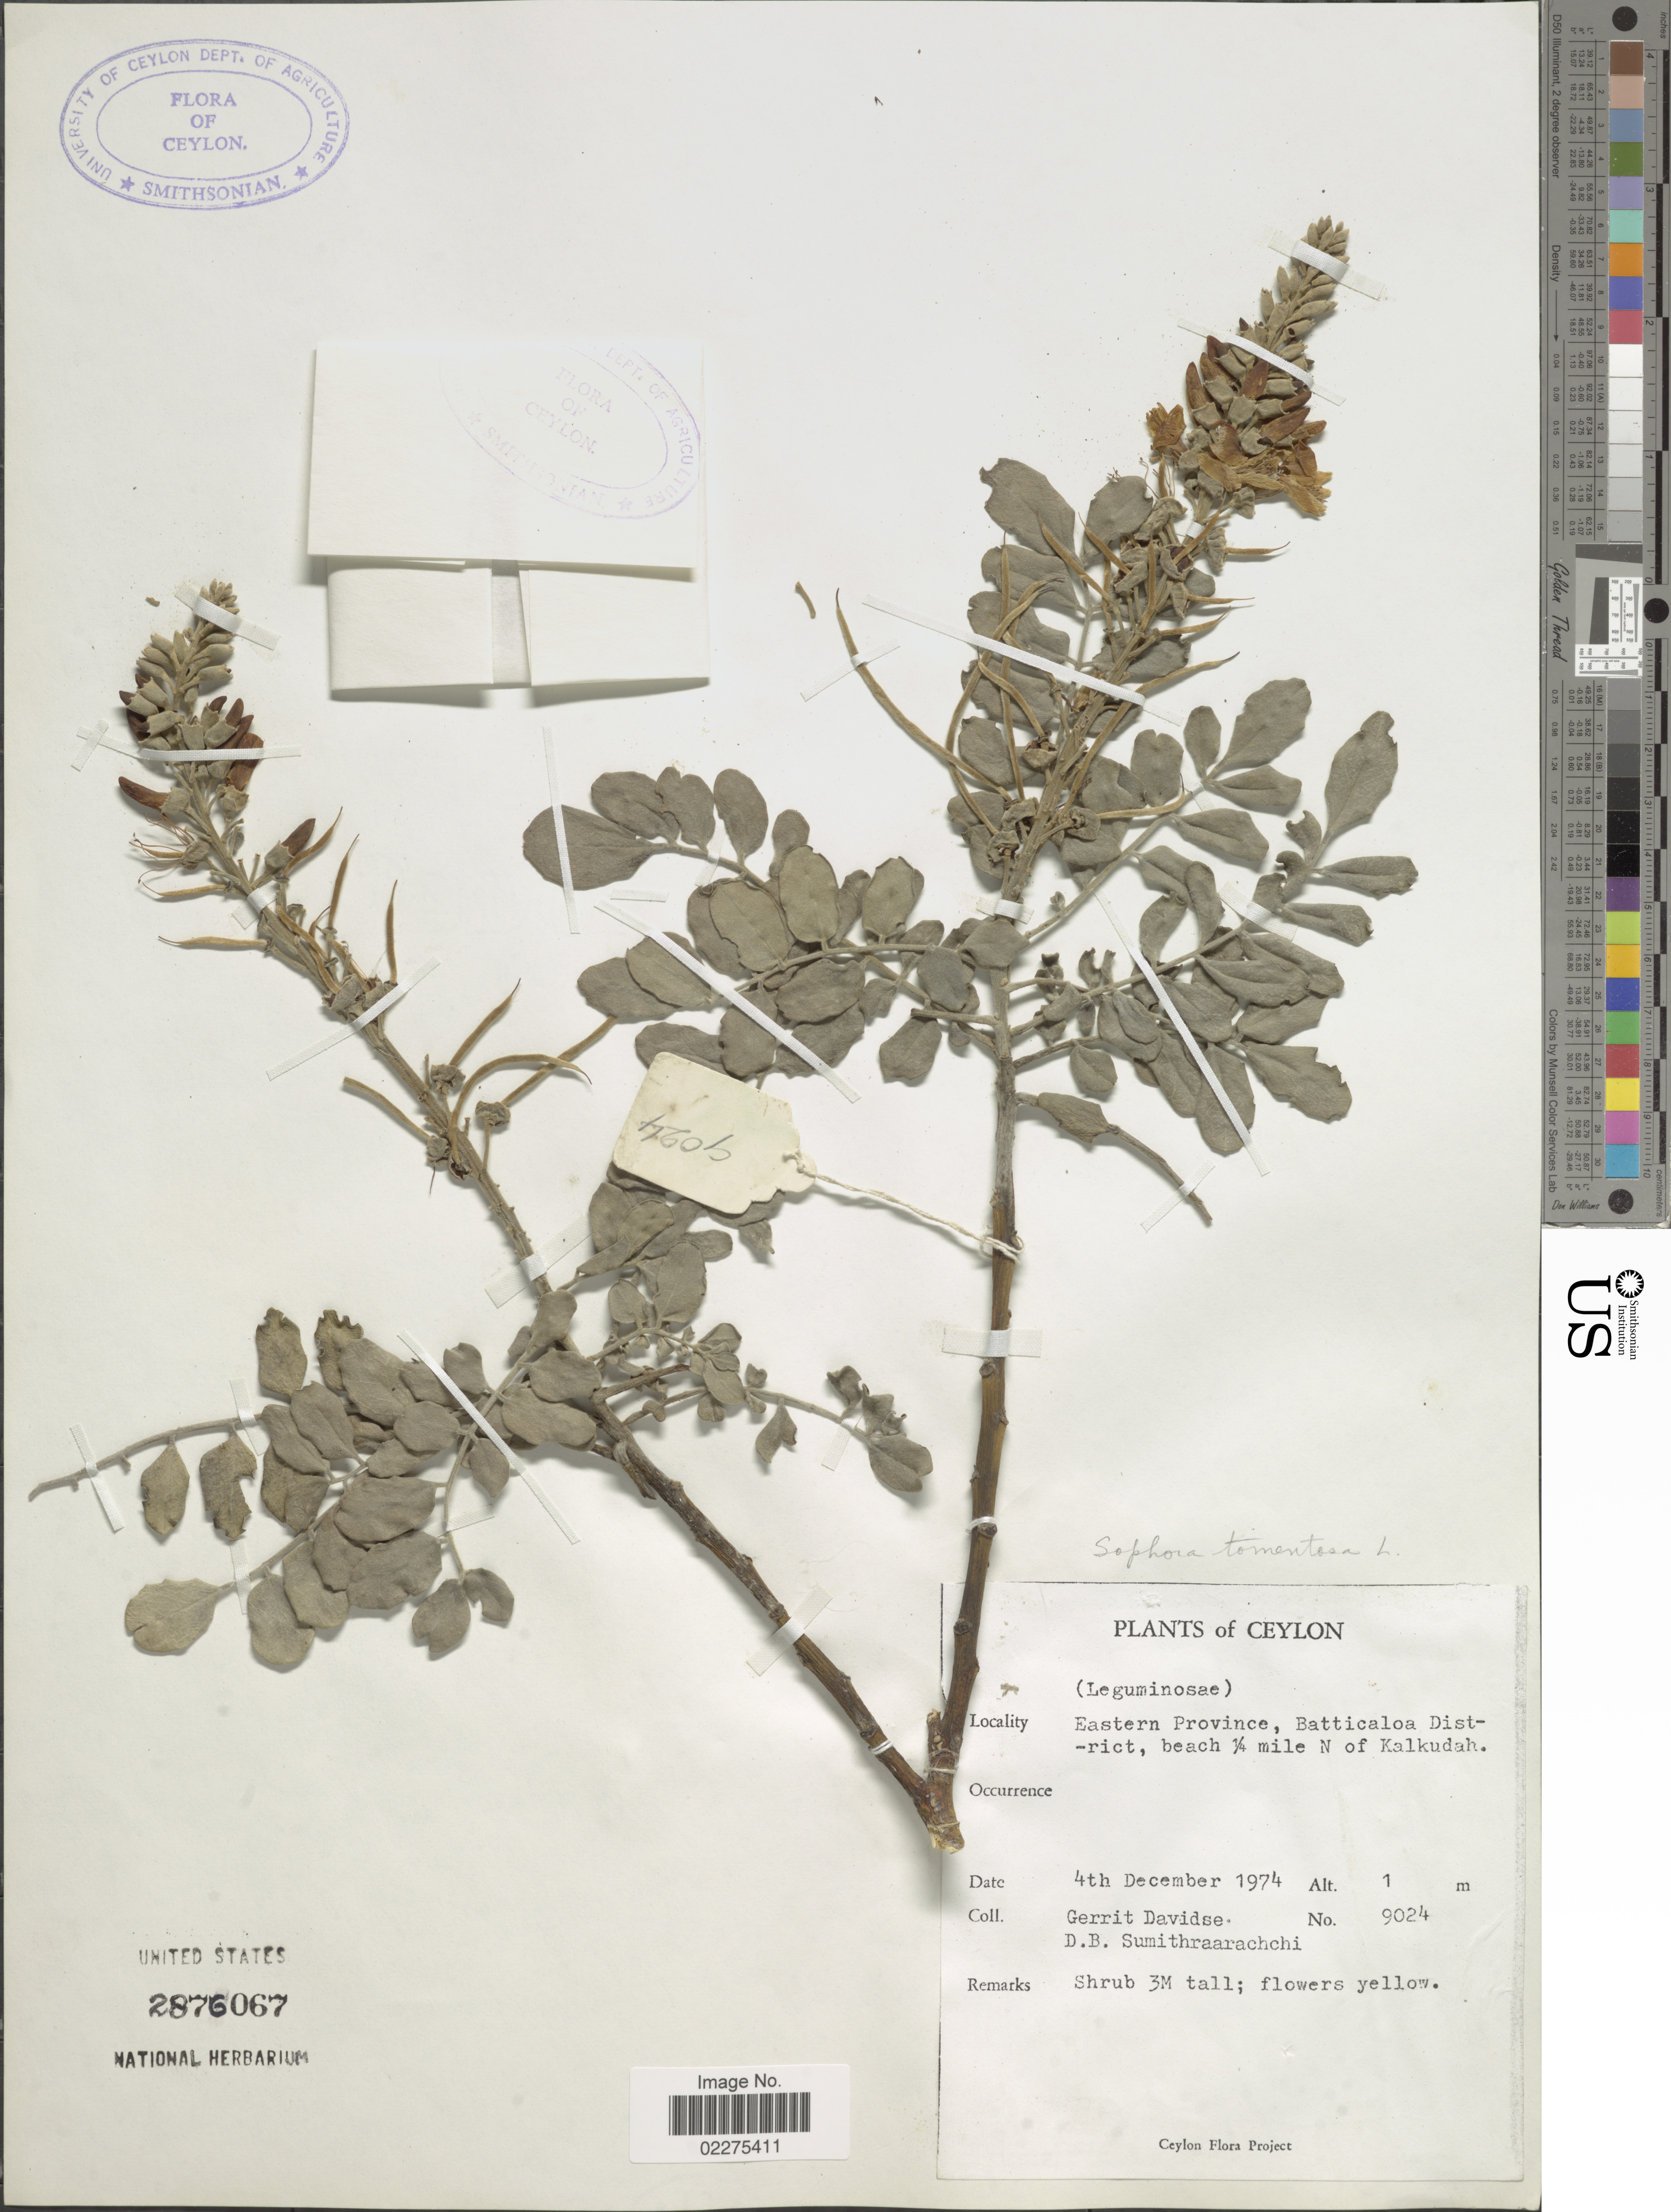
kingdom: Plantae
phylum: Tracheophyta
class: Magnoliopsida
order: Fabales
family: Fabaceae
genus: Sophora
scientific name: Sophora tomentosa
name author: L.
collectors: G. Davidse & D. B. Sumithraarachchi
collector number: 9024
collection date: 1974-12-04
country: Sri Lanka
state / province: Eastern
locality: Ceylon. Batticaloa District, beach ¼ mile N of Kalkudah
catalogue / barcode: US 2876067